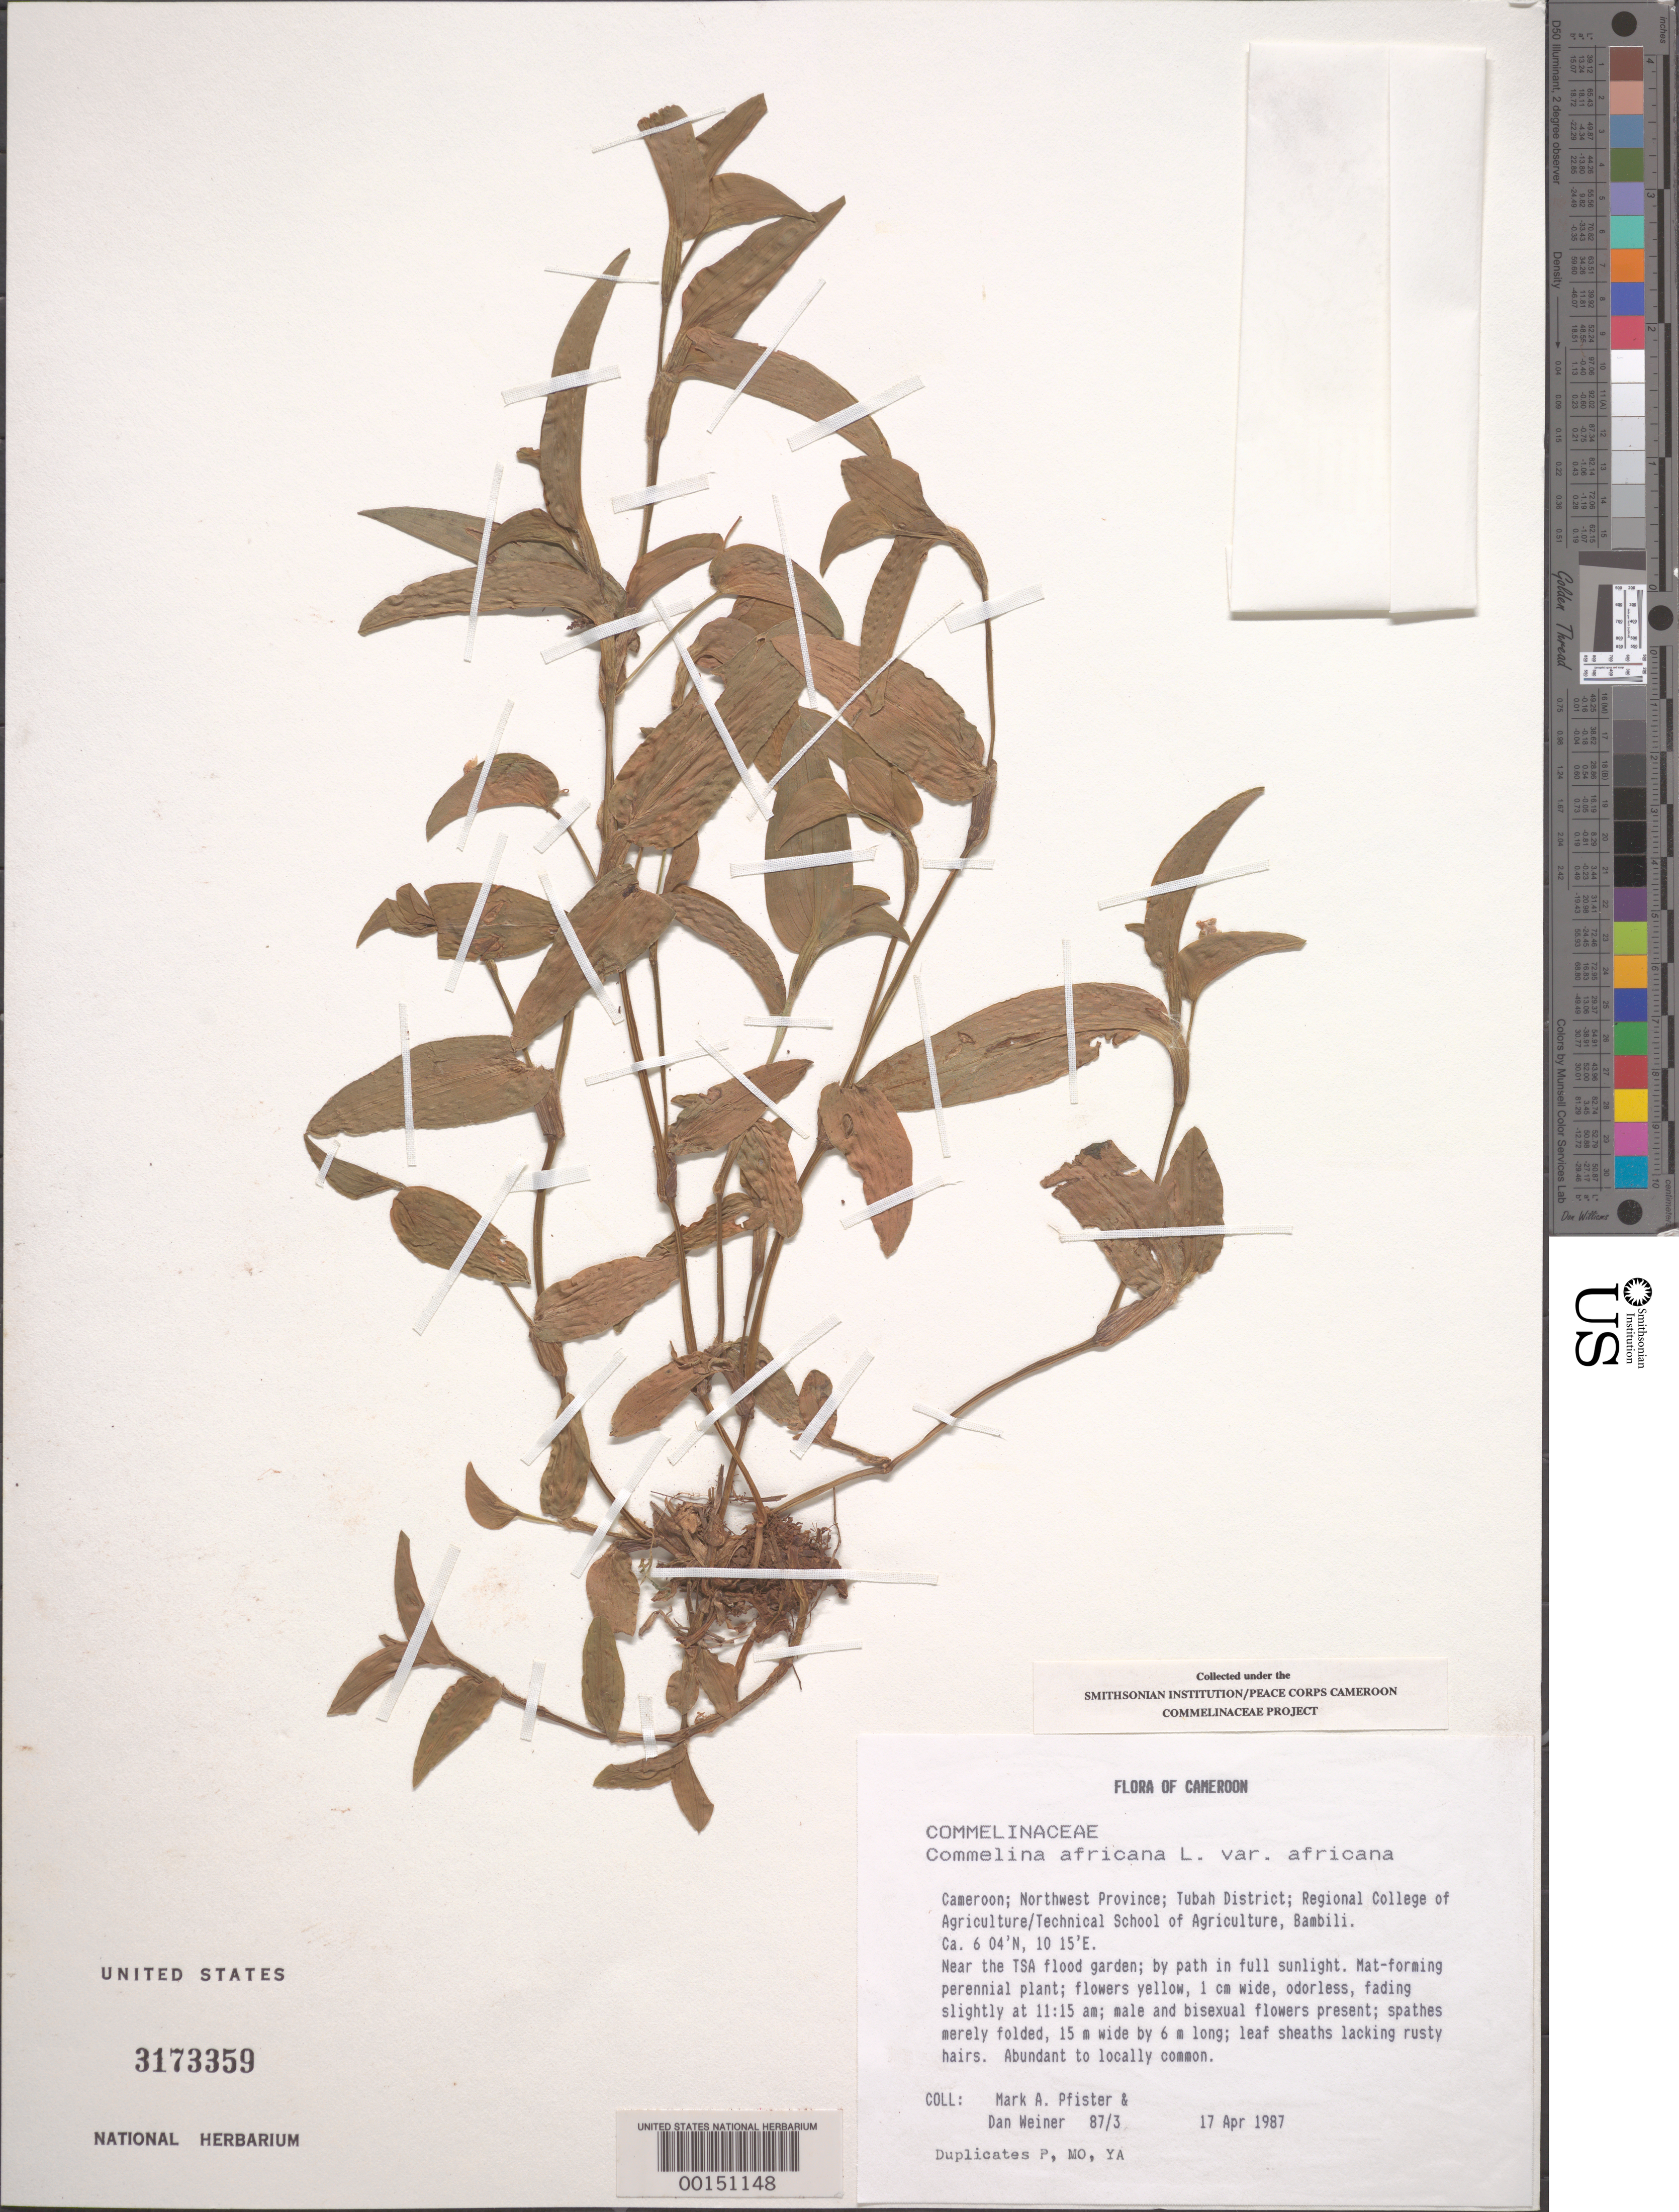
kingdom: Plantae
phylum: Tracheophyta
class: Liliopsida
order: Commelinales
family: Commelinaceae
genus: Commelina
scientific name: Commelina africana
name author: L.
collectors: M. Pfister & D. Weiner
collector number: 87/3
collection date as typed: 17 Apr 1987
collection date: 1987-04-17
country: Cameroon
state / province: Nord-ouest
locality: Tubah dist. (?), regional college of agriculture/technical school of agriculture, bambili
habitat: Near tsa flood garden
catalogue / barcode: US 3173359